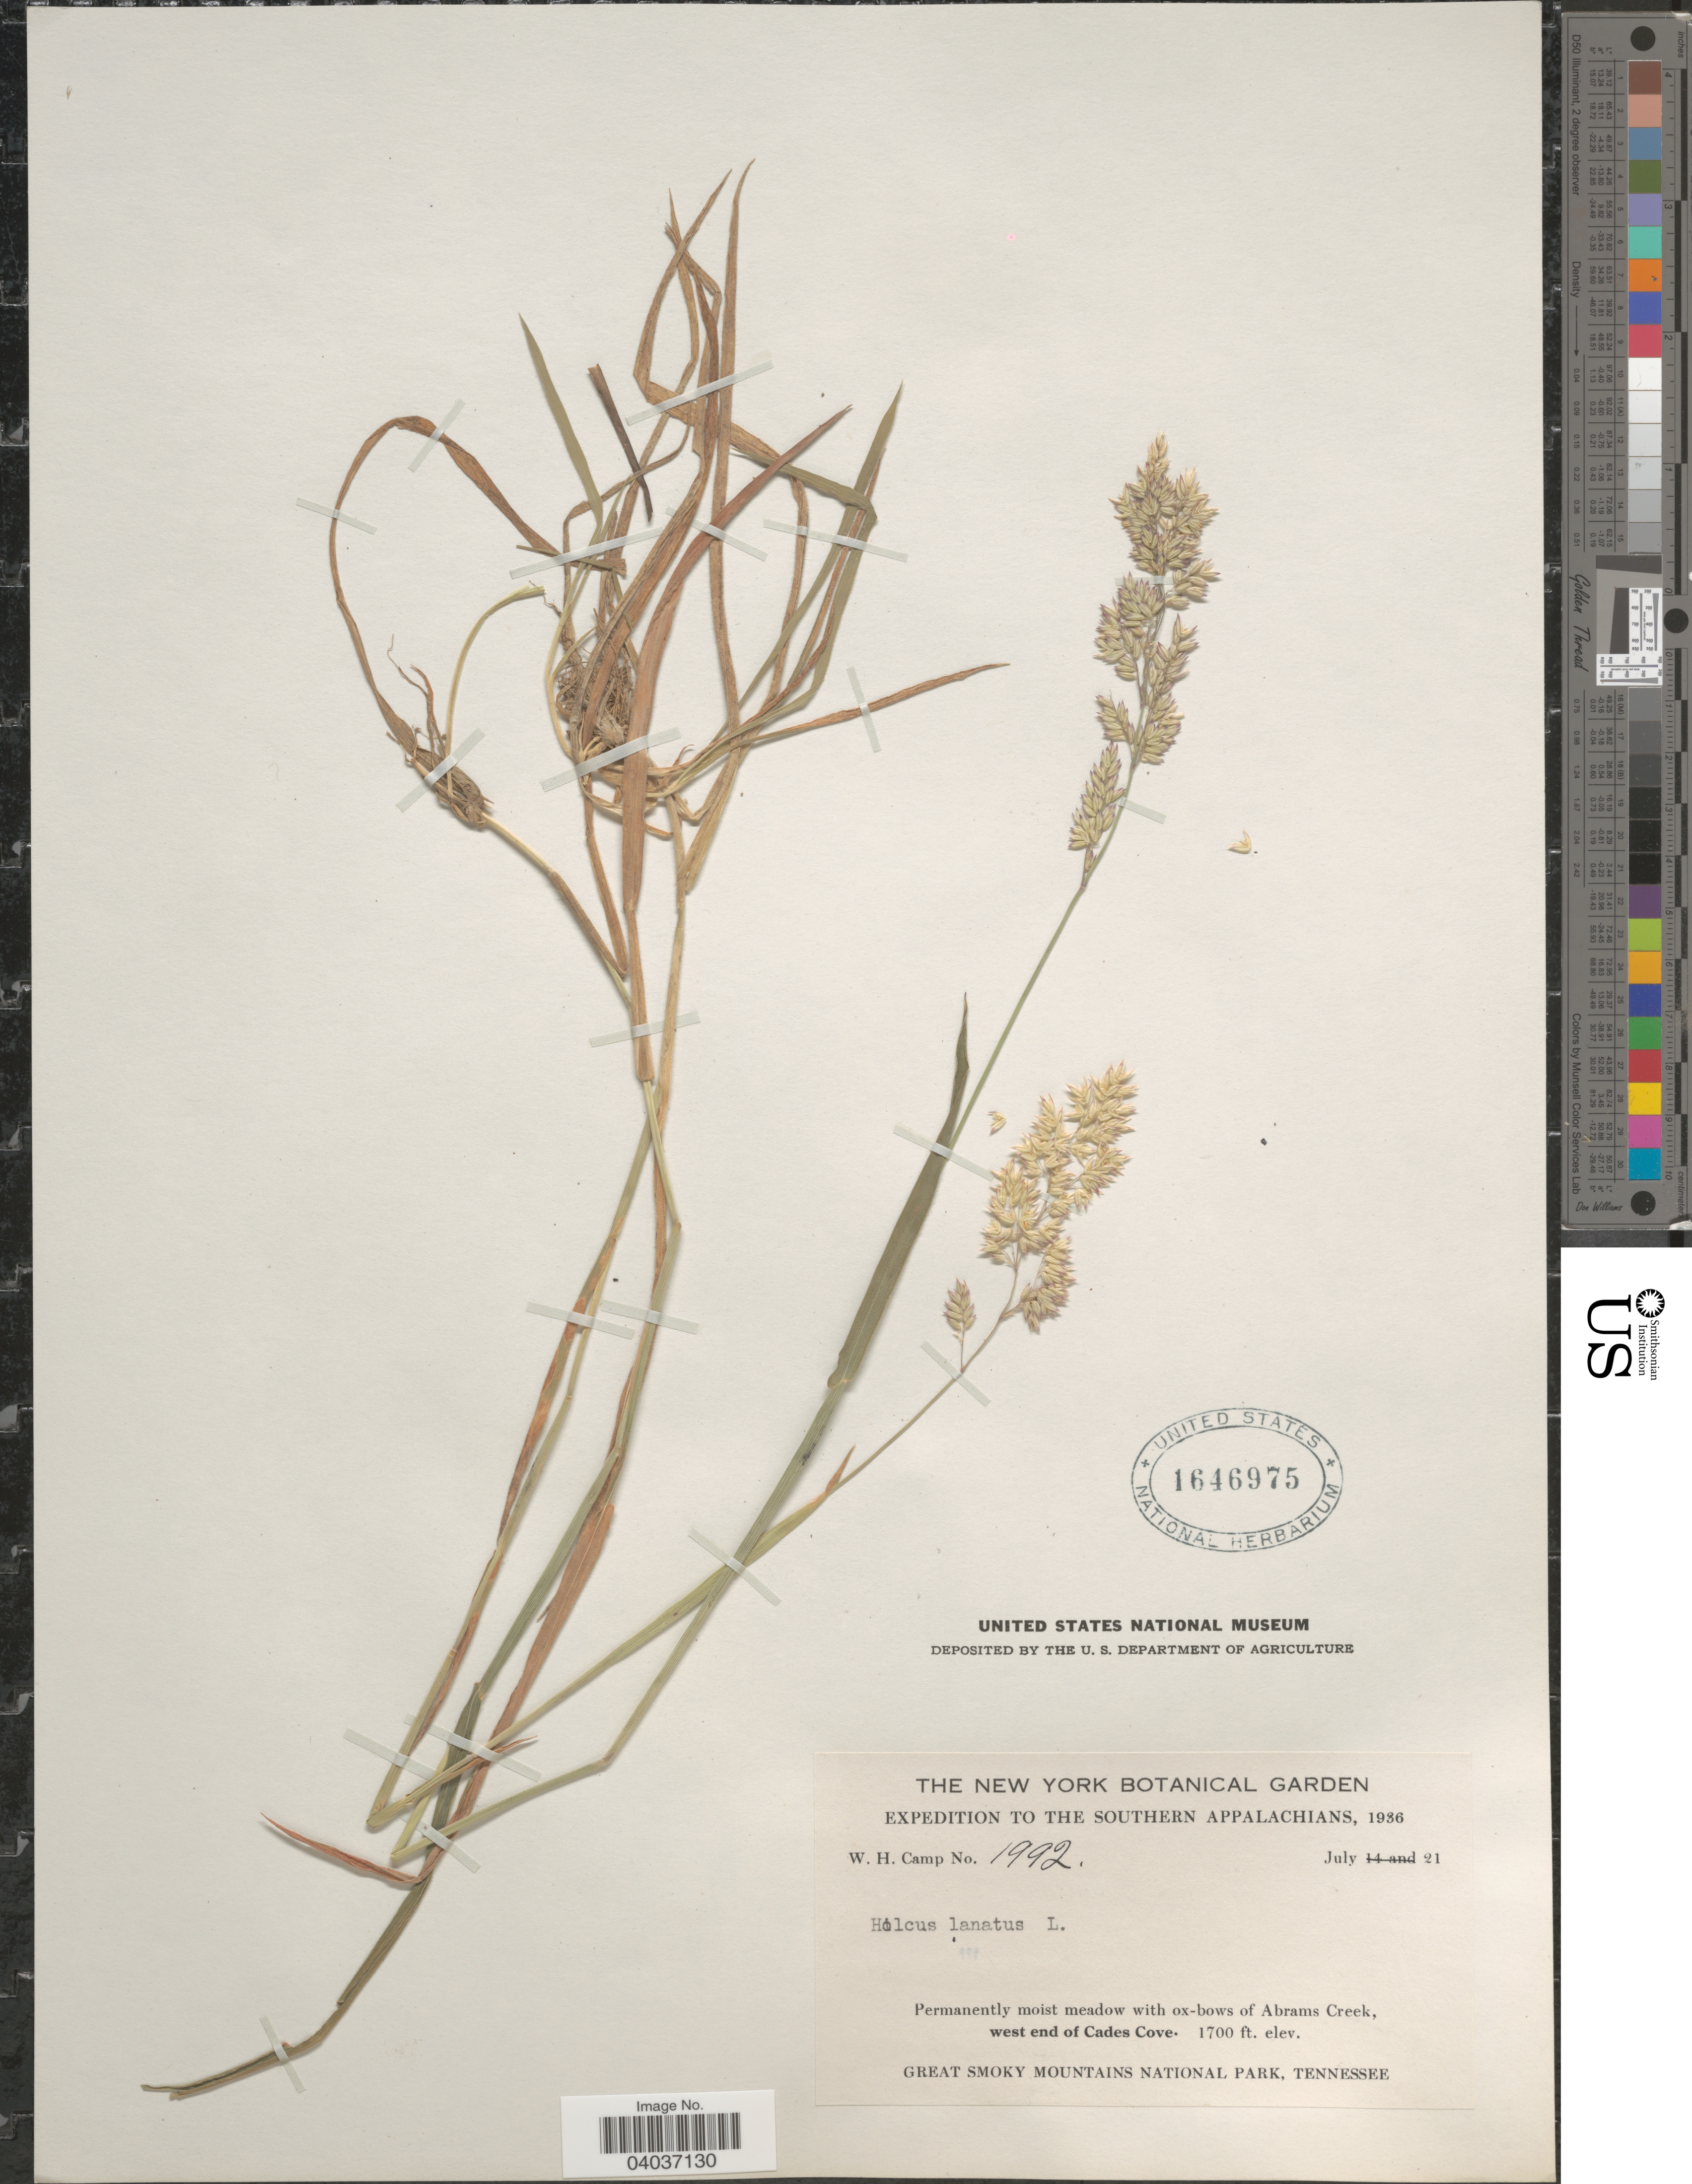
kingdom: Plantae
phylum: Tracheophyta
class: Liliopsida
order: Poales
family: Poaceae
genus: Holcus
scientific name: Holcus lanatus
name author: L.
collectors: W. H. Camp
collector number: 1992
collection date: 1936-07-21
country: United States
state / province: Tennessee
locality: The Southern Appalachians. With ox-bows of Abrams Creek, west end of Cades Cove. Great Smoky Mountains National Park.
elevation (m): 518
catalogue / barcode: US 1646975